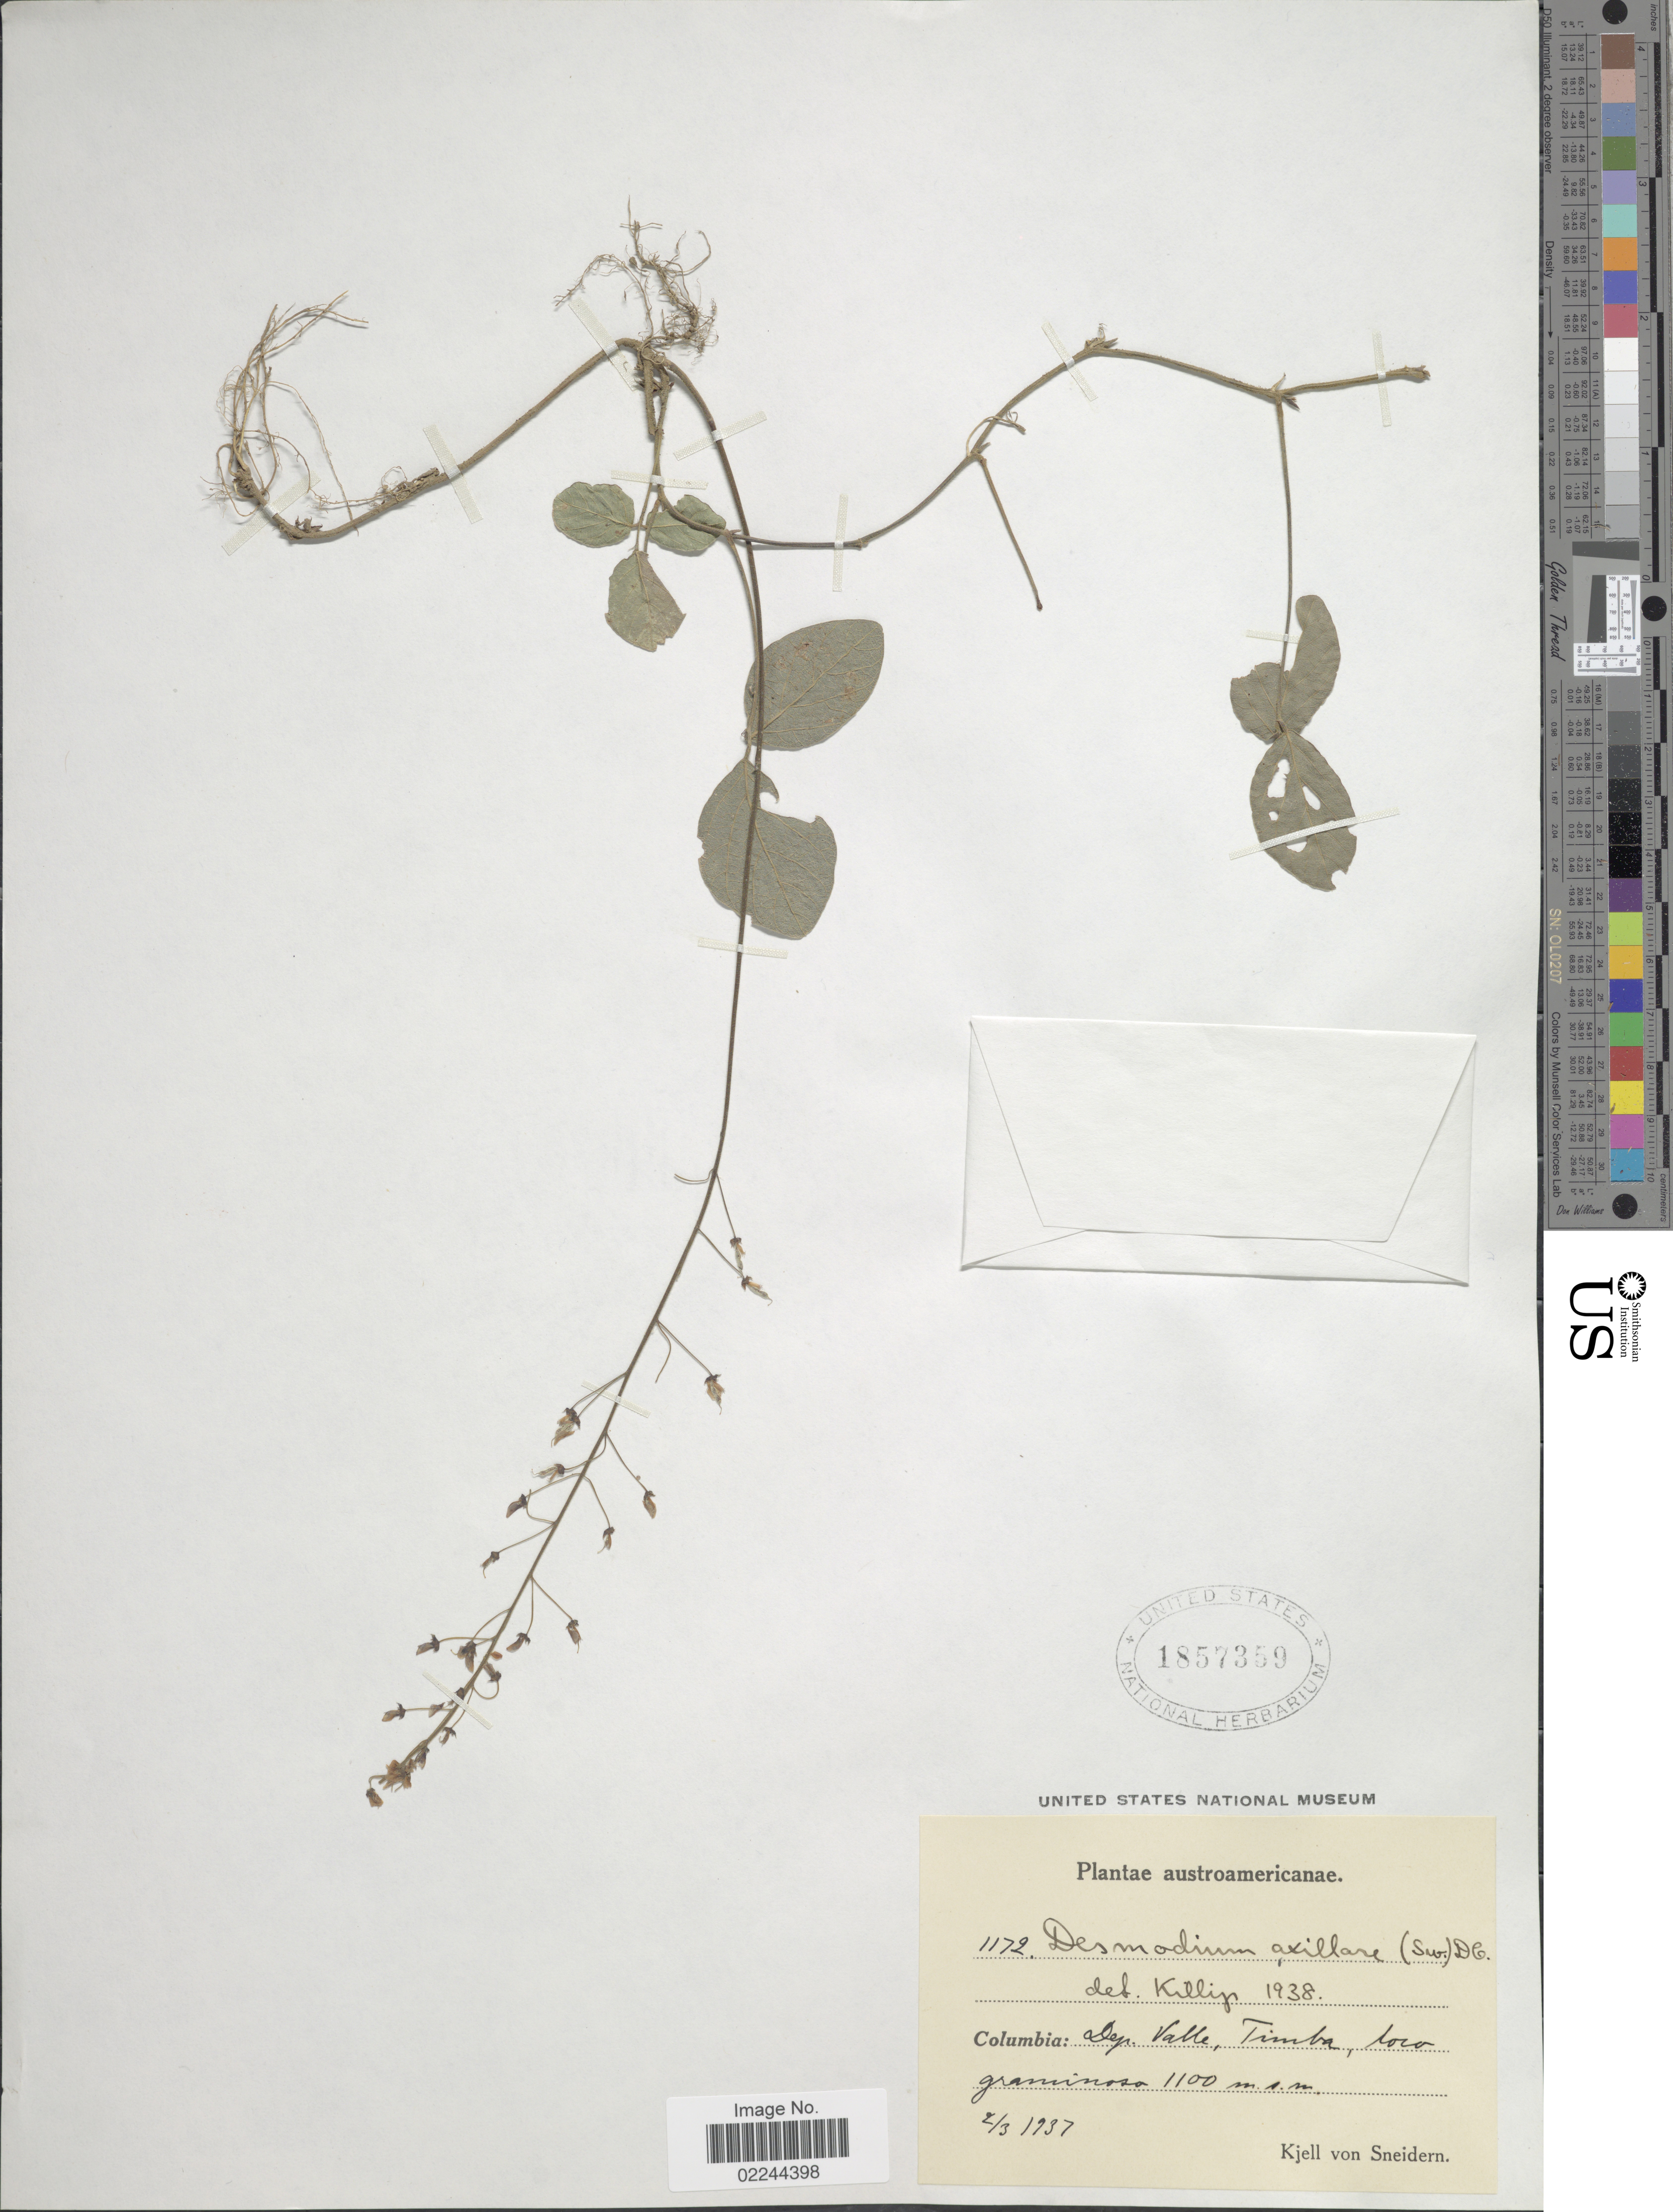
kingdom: Plantae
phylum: Tracheophyta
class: Magnoliopsida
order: Fabales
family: Fabaceae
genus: Desmodium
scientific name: Desmodium axillare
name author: (Sw.) DC.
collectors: K. von Sneidern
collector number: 1172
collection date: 1937-03-02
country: Colombia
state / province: Valle del Cauca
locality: Austroamericanae. Columbia: Dep. Valle, Timba, loco graminoso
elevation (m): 1100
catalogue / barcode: US 1857359